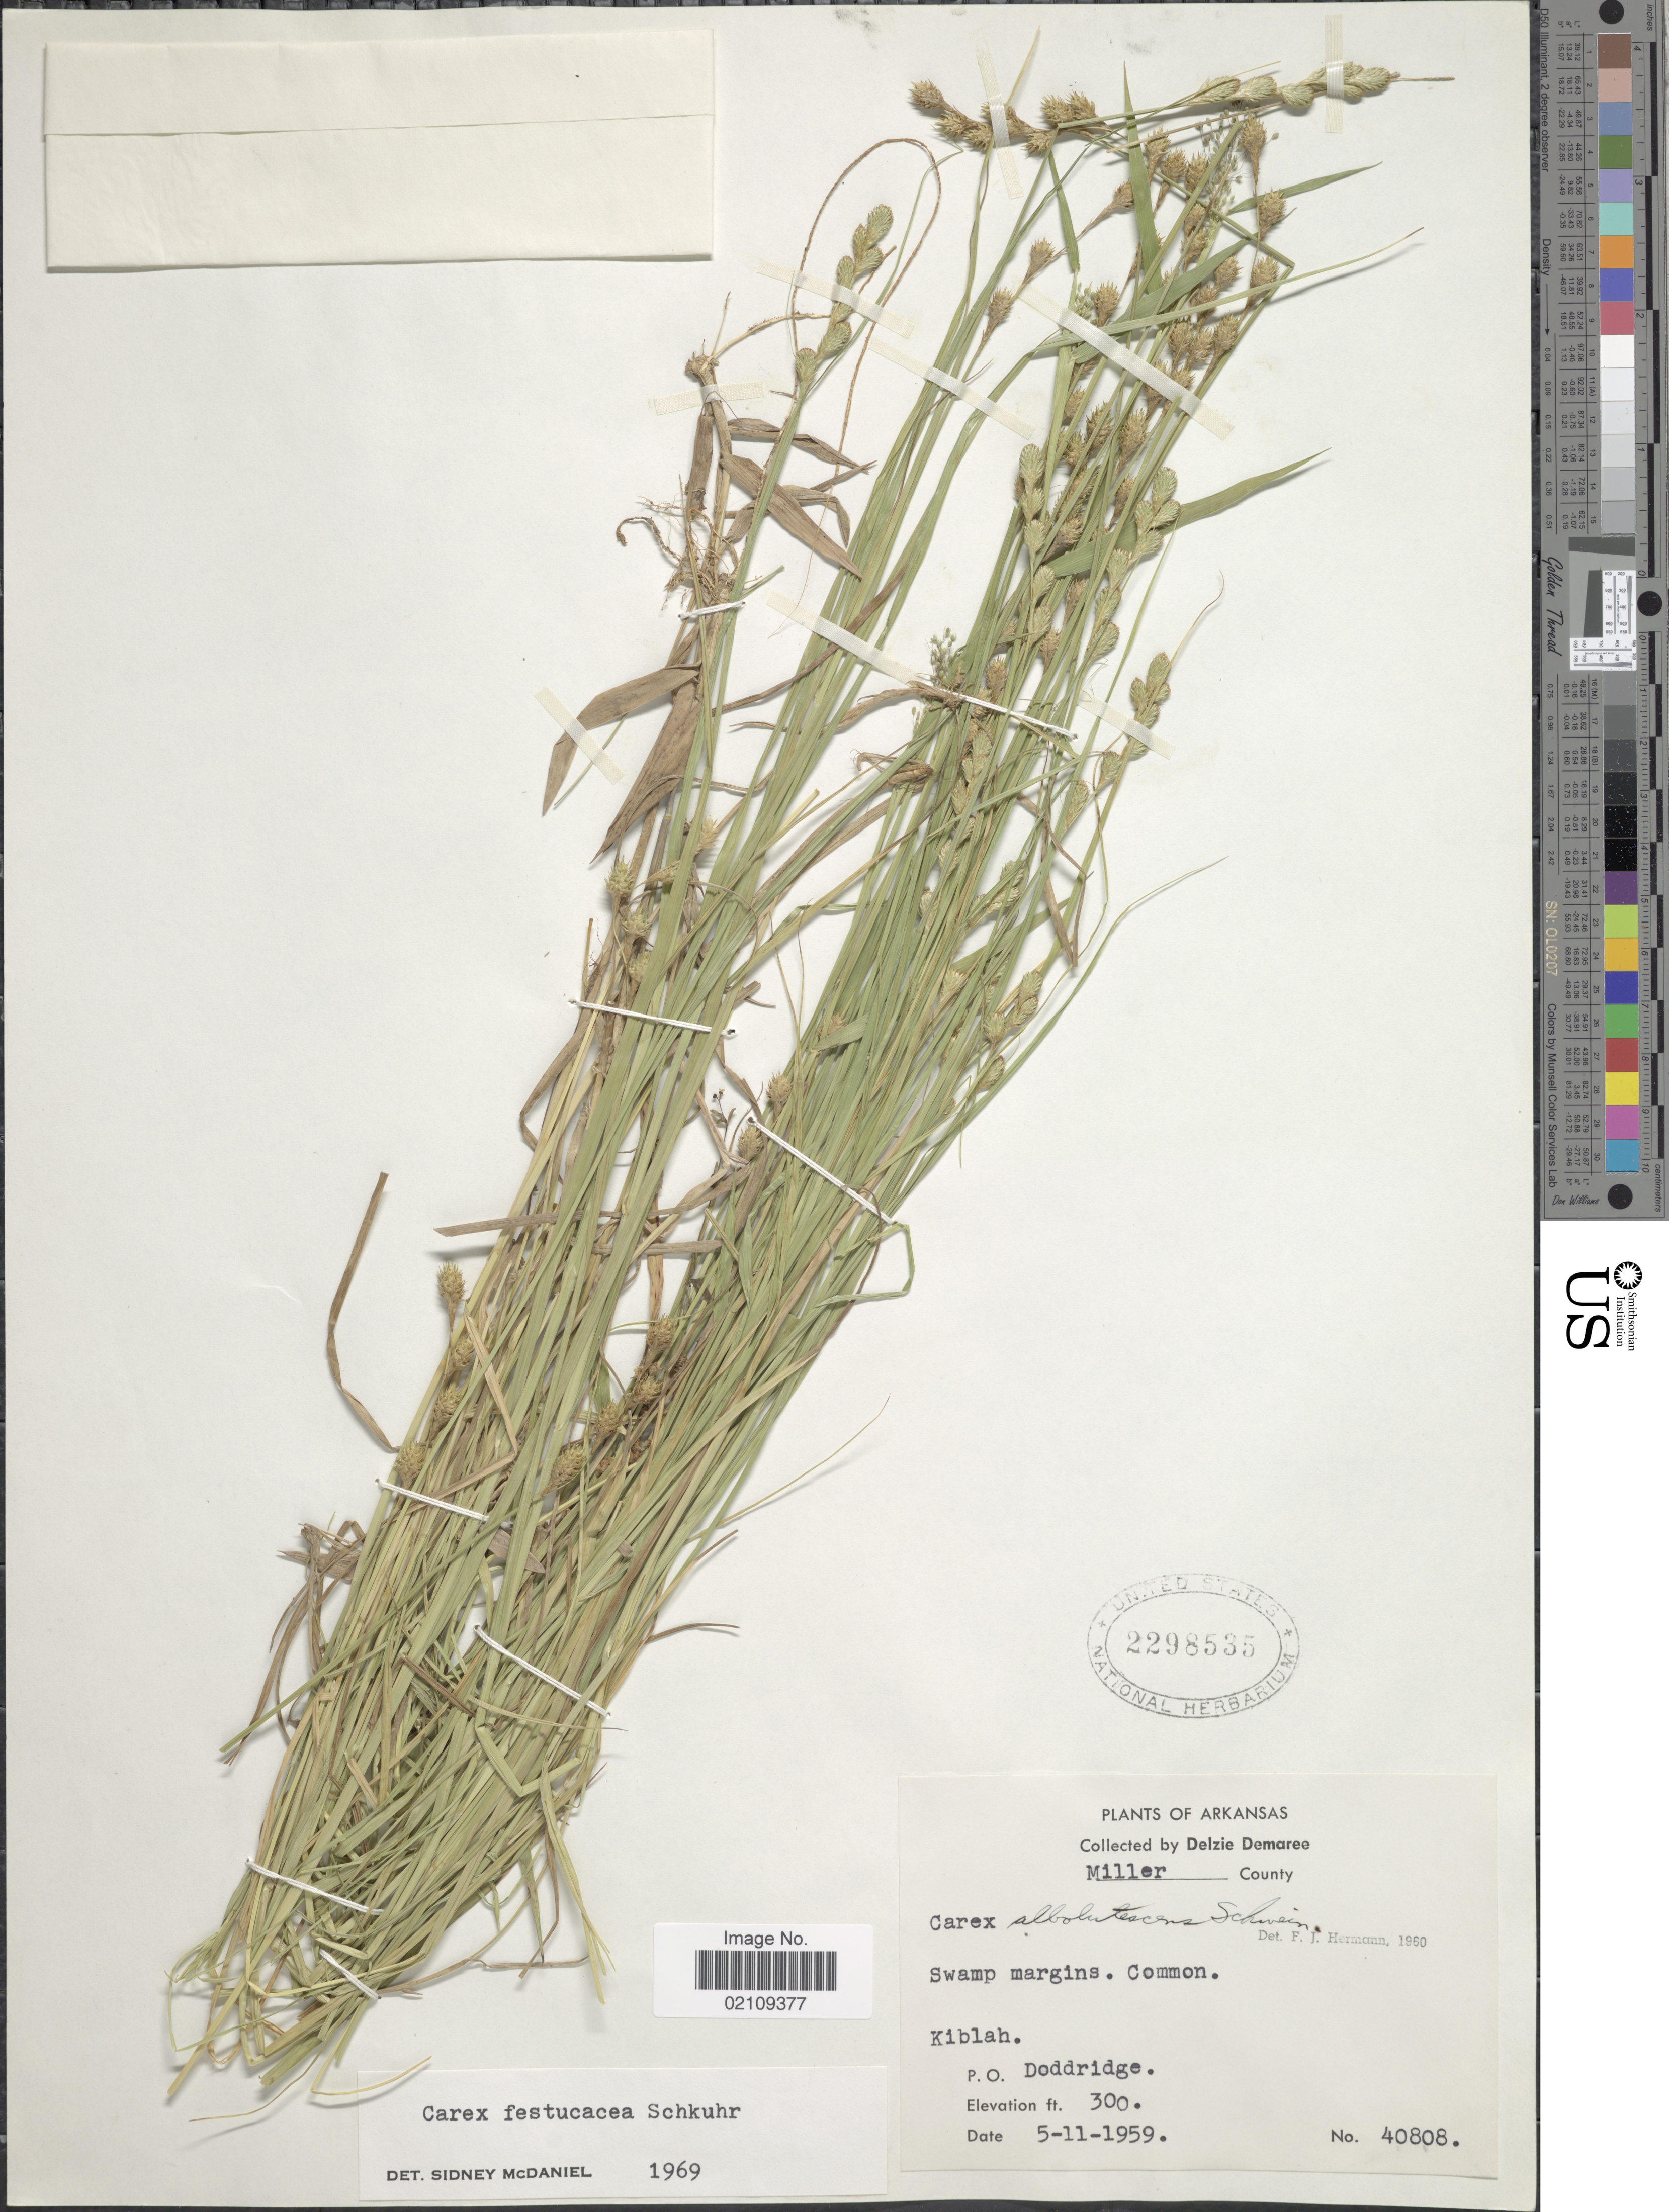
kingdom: Plantae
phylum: Tracheophyta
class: Liliopsida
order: Poales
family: Cyperaceae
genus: Carex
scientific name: Carex festucacea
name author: Willd.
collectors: D. Demaree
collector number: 40808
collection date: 1959-05-11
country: United States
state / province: Arkansas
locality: Miller County, Swamp margins. Common. Kiblah. P.O. Doddridge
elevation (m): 91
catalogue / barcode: US 2298535